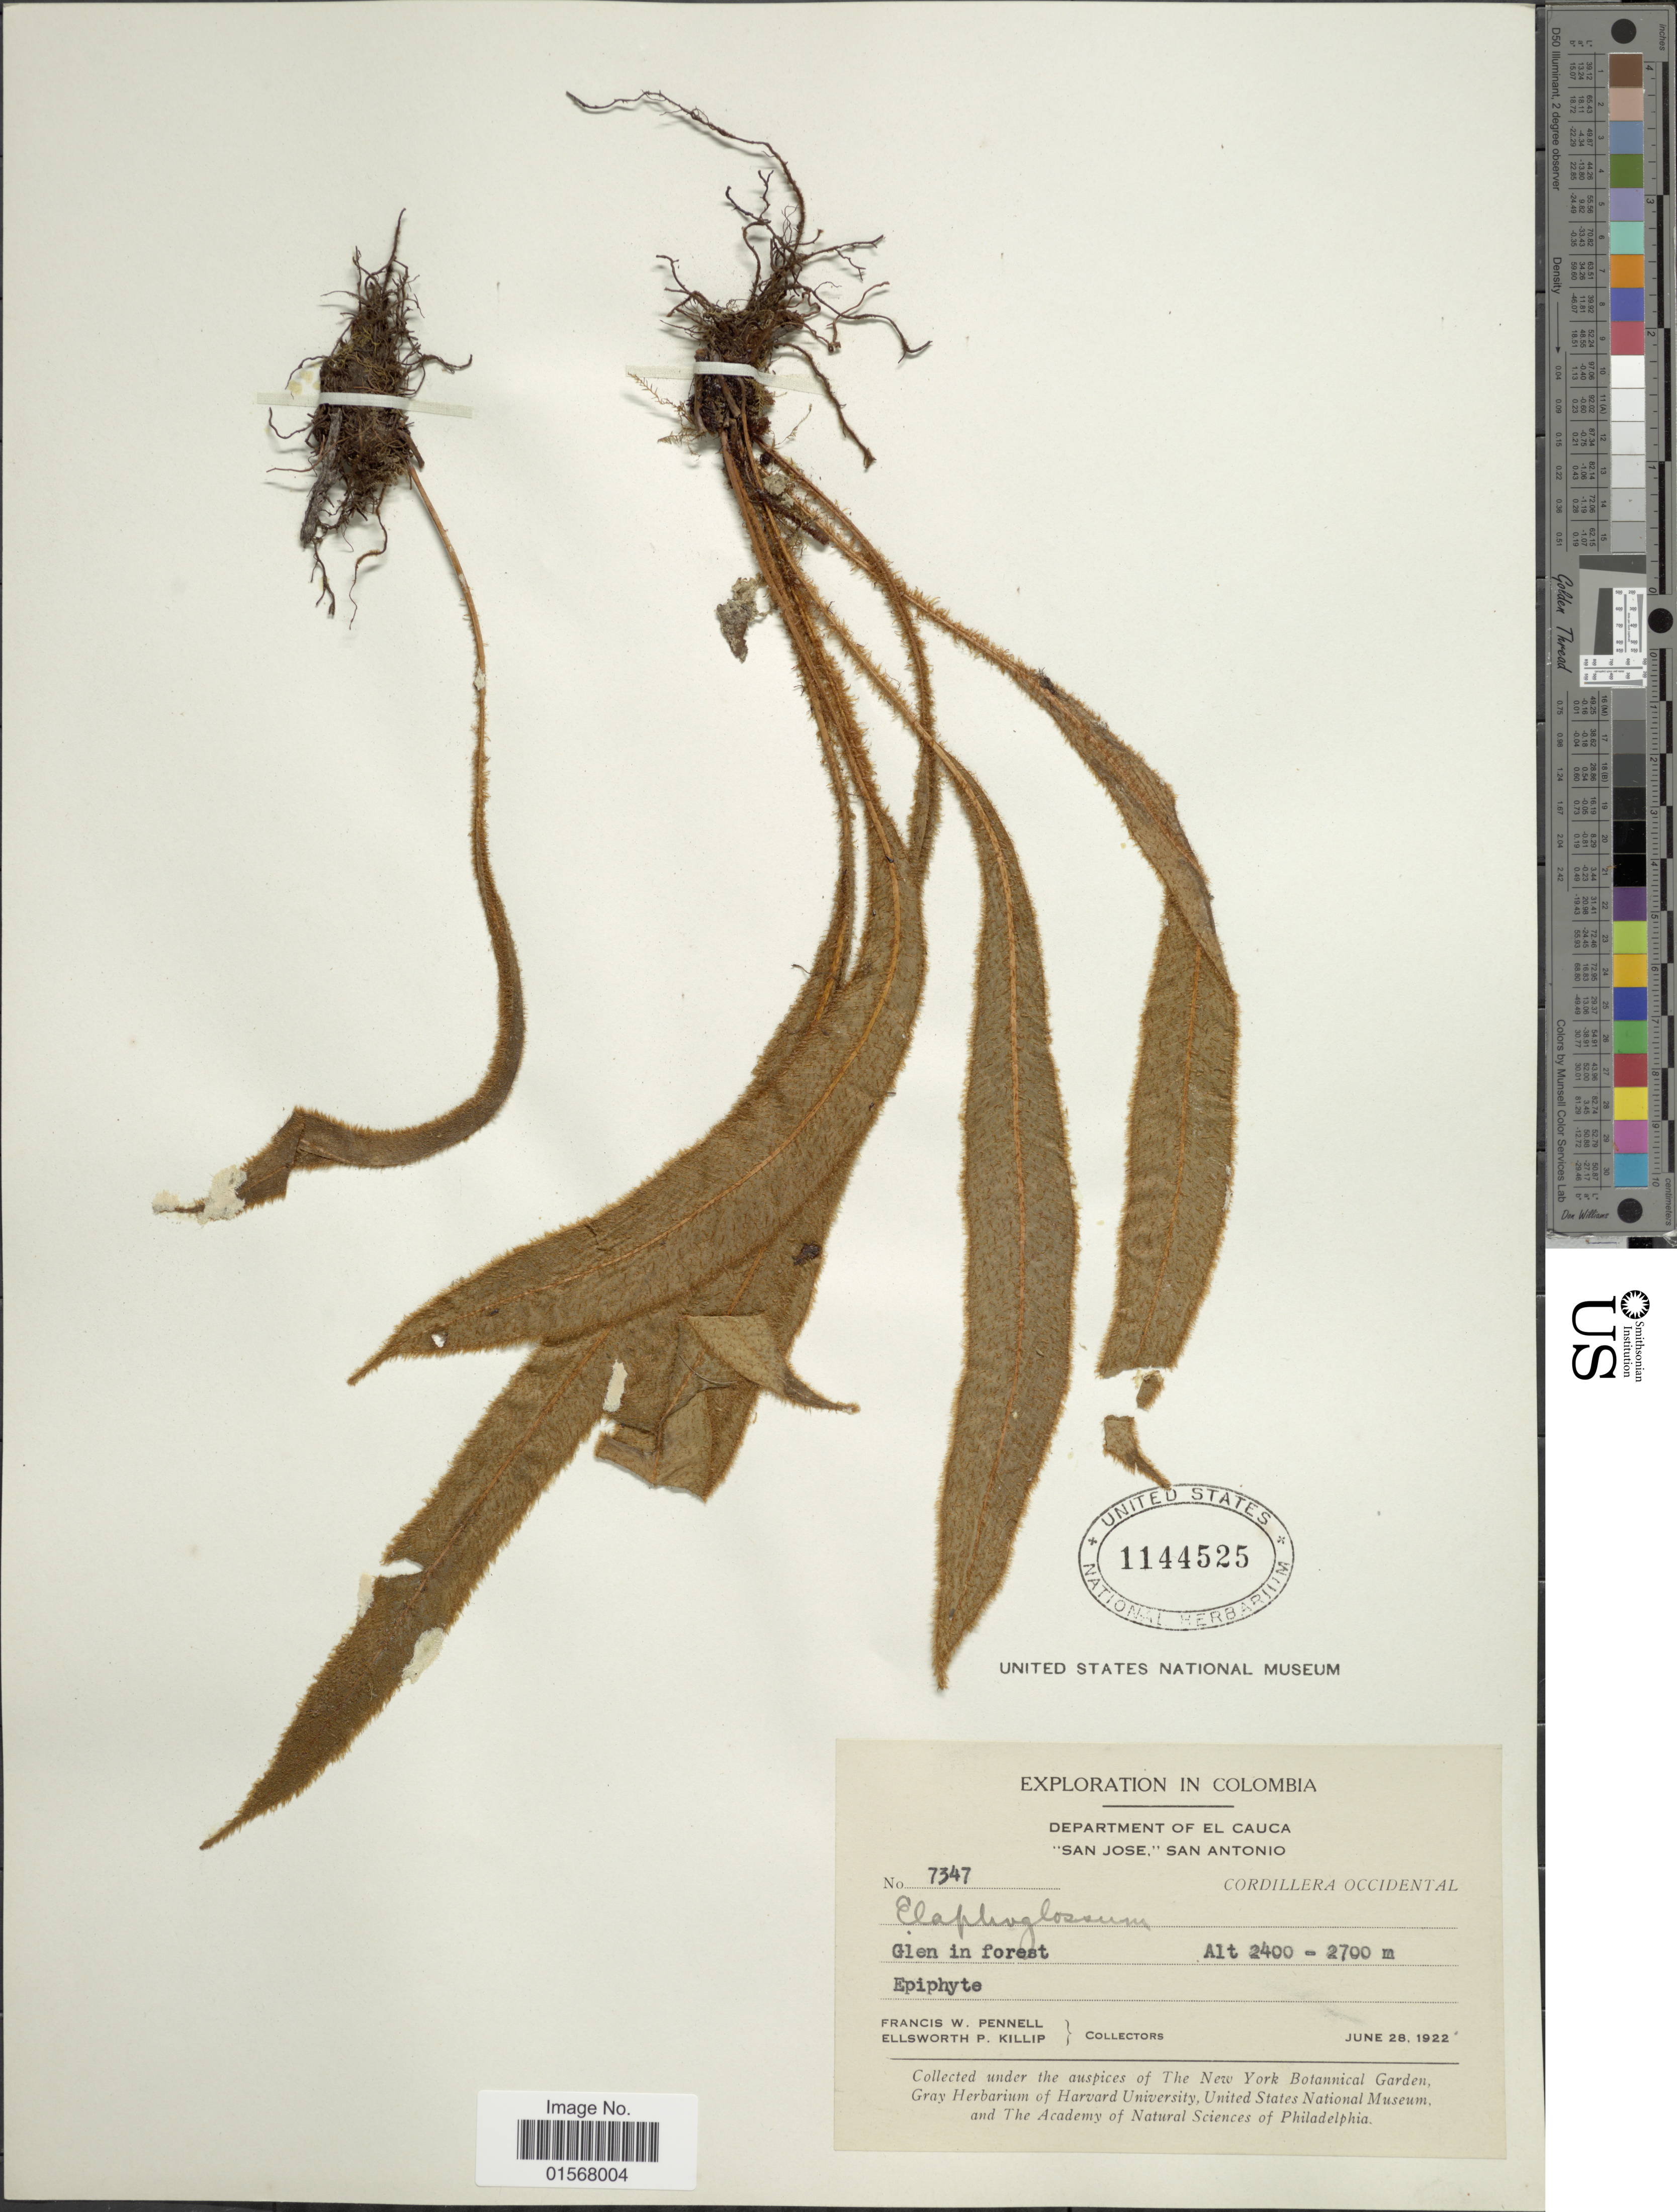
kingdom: Plantae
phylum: Tracheophyta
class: Polypodiopsida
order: Polypodiales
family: Dryopteridaceae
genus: Elaphoglossum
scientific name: Elaphoglossum sp.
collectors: F. W. Pennell & E. P. Killip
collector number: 7347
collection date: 1922-06-28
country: Colombia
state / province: Valle del Cauca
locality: Department of El Cauca, "San Jose," San Antonio, Cordillera Occidental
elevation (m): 2400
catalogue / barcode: US 1144525